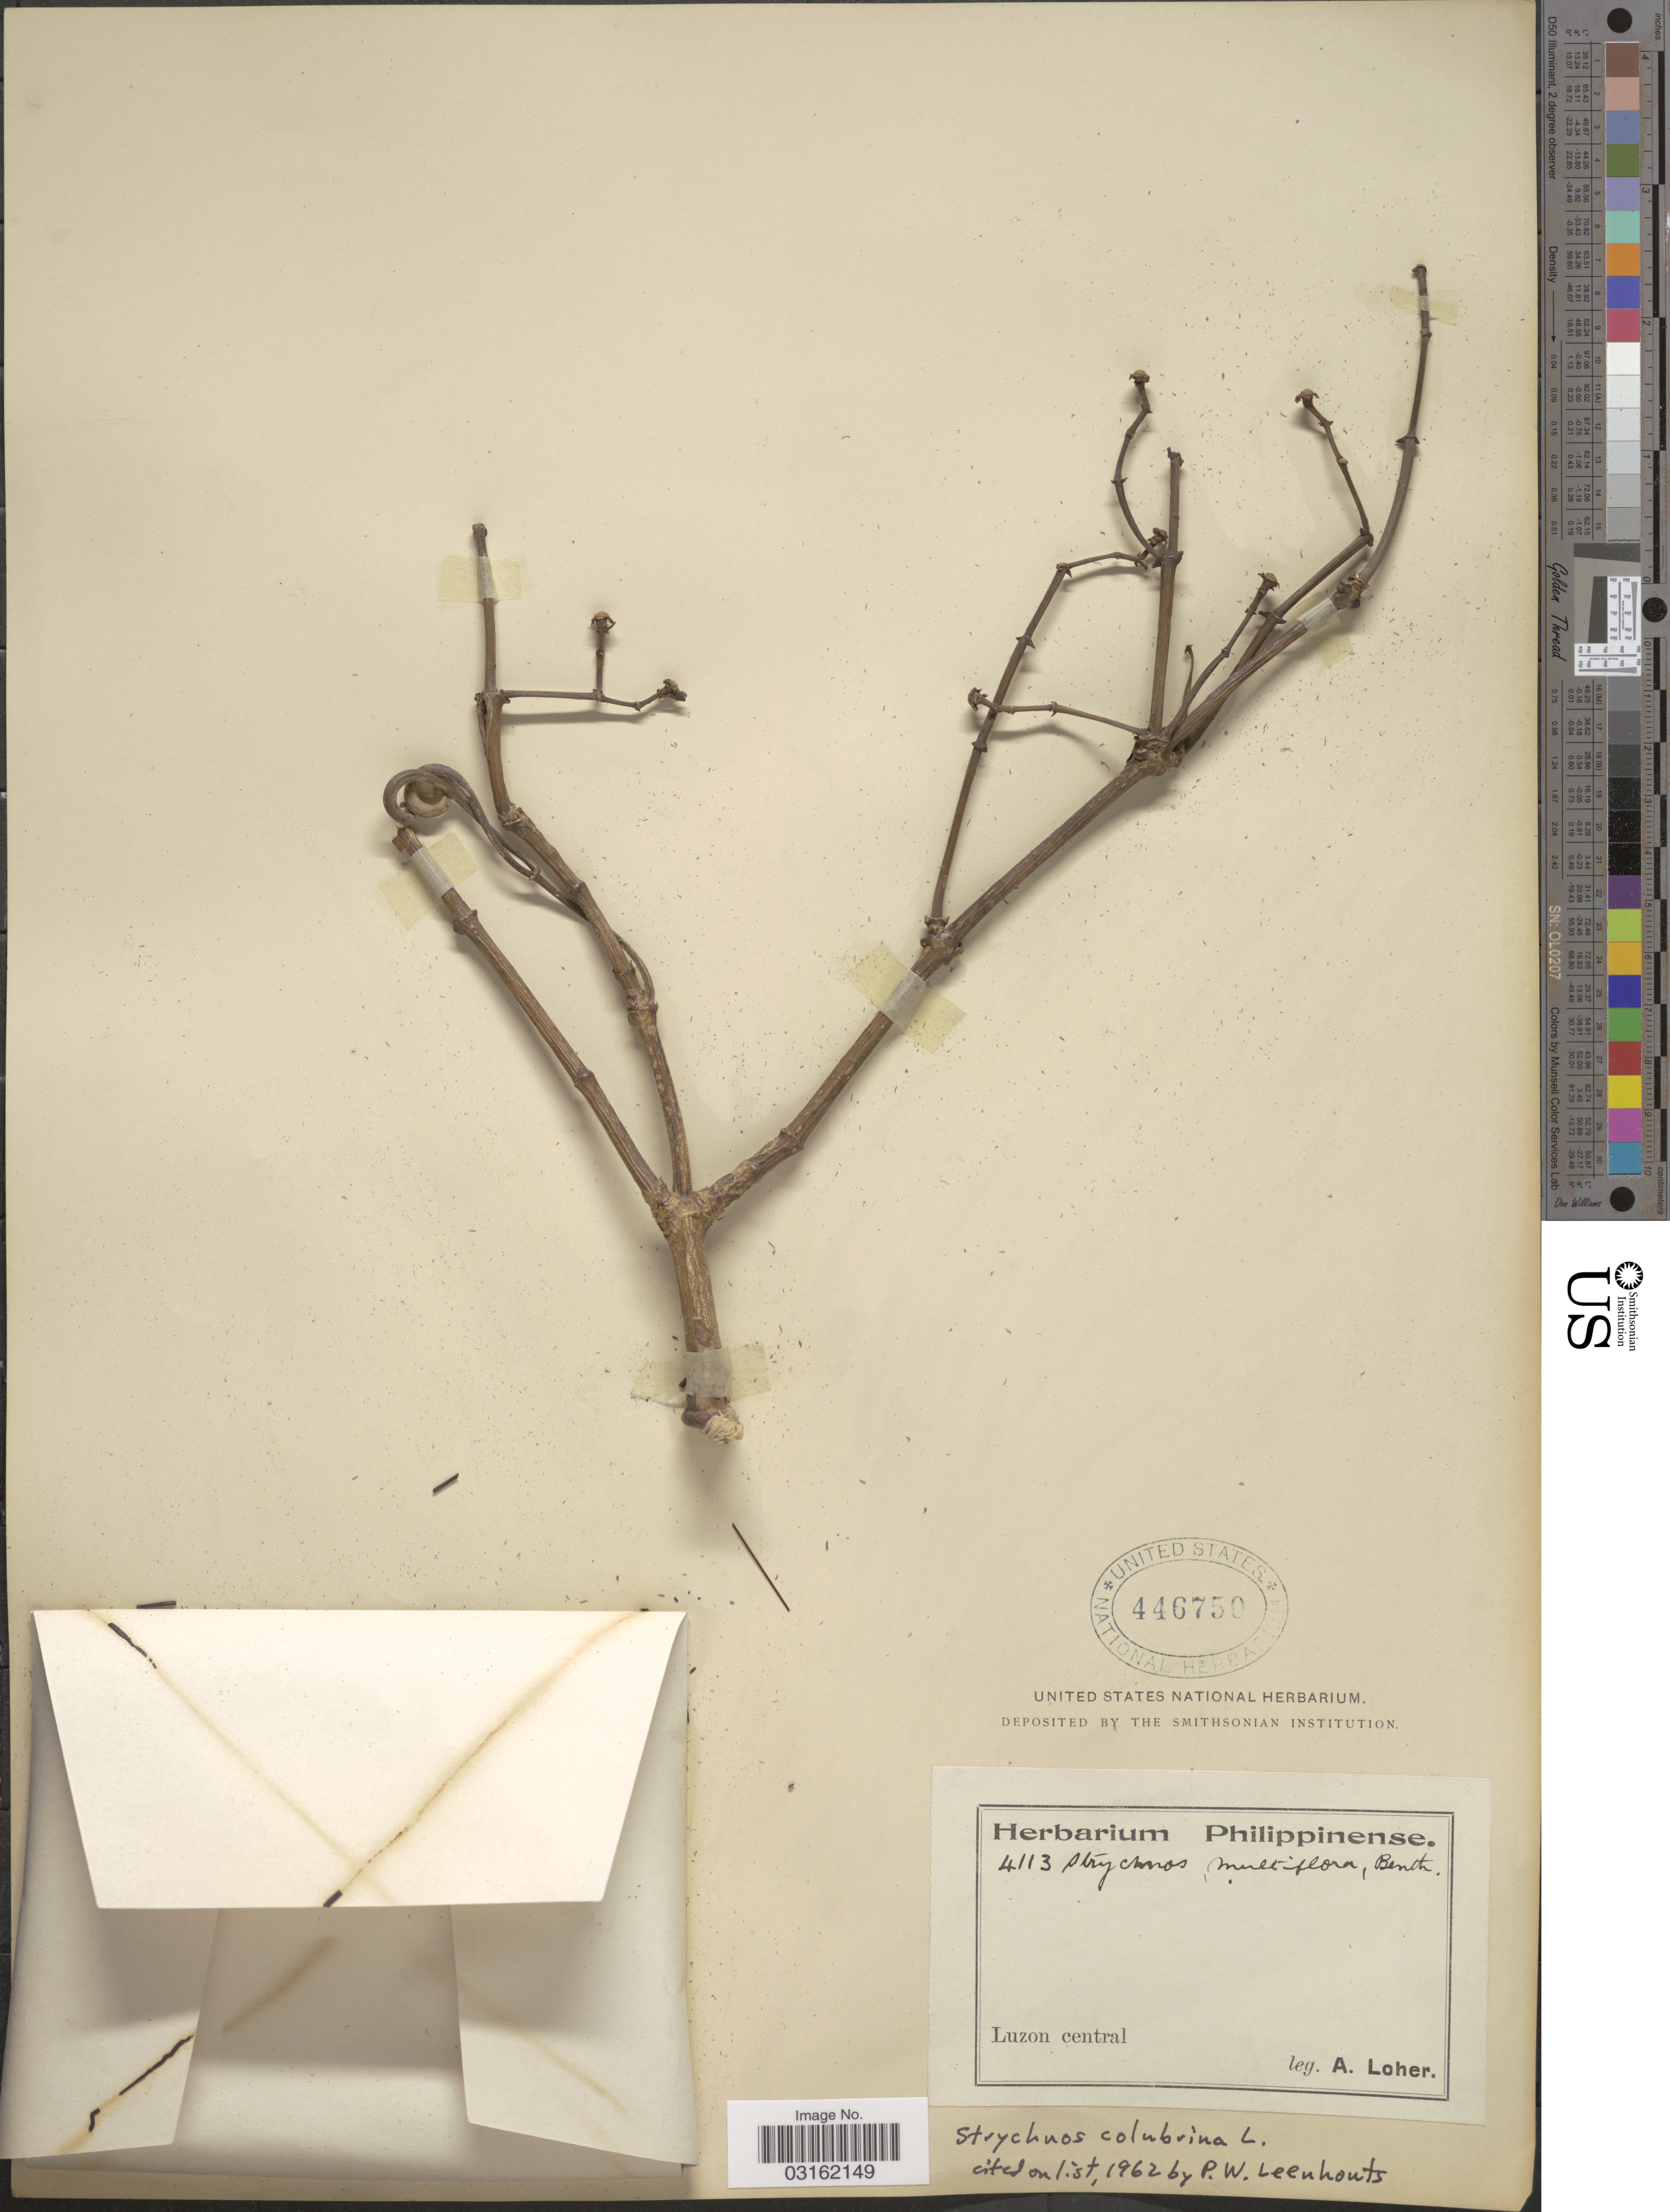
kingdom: Plantae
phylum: Tracheophyta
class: Magnoliopsida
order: Gentianales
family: Loganiaceae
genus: Strychnos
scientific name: Strychnos colubrina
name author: L.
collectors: A. Loher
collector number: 4113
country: Philippines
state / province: Central Luzon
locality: Luzon central.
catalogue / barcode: US 446750